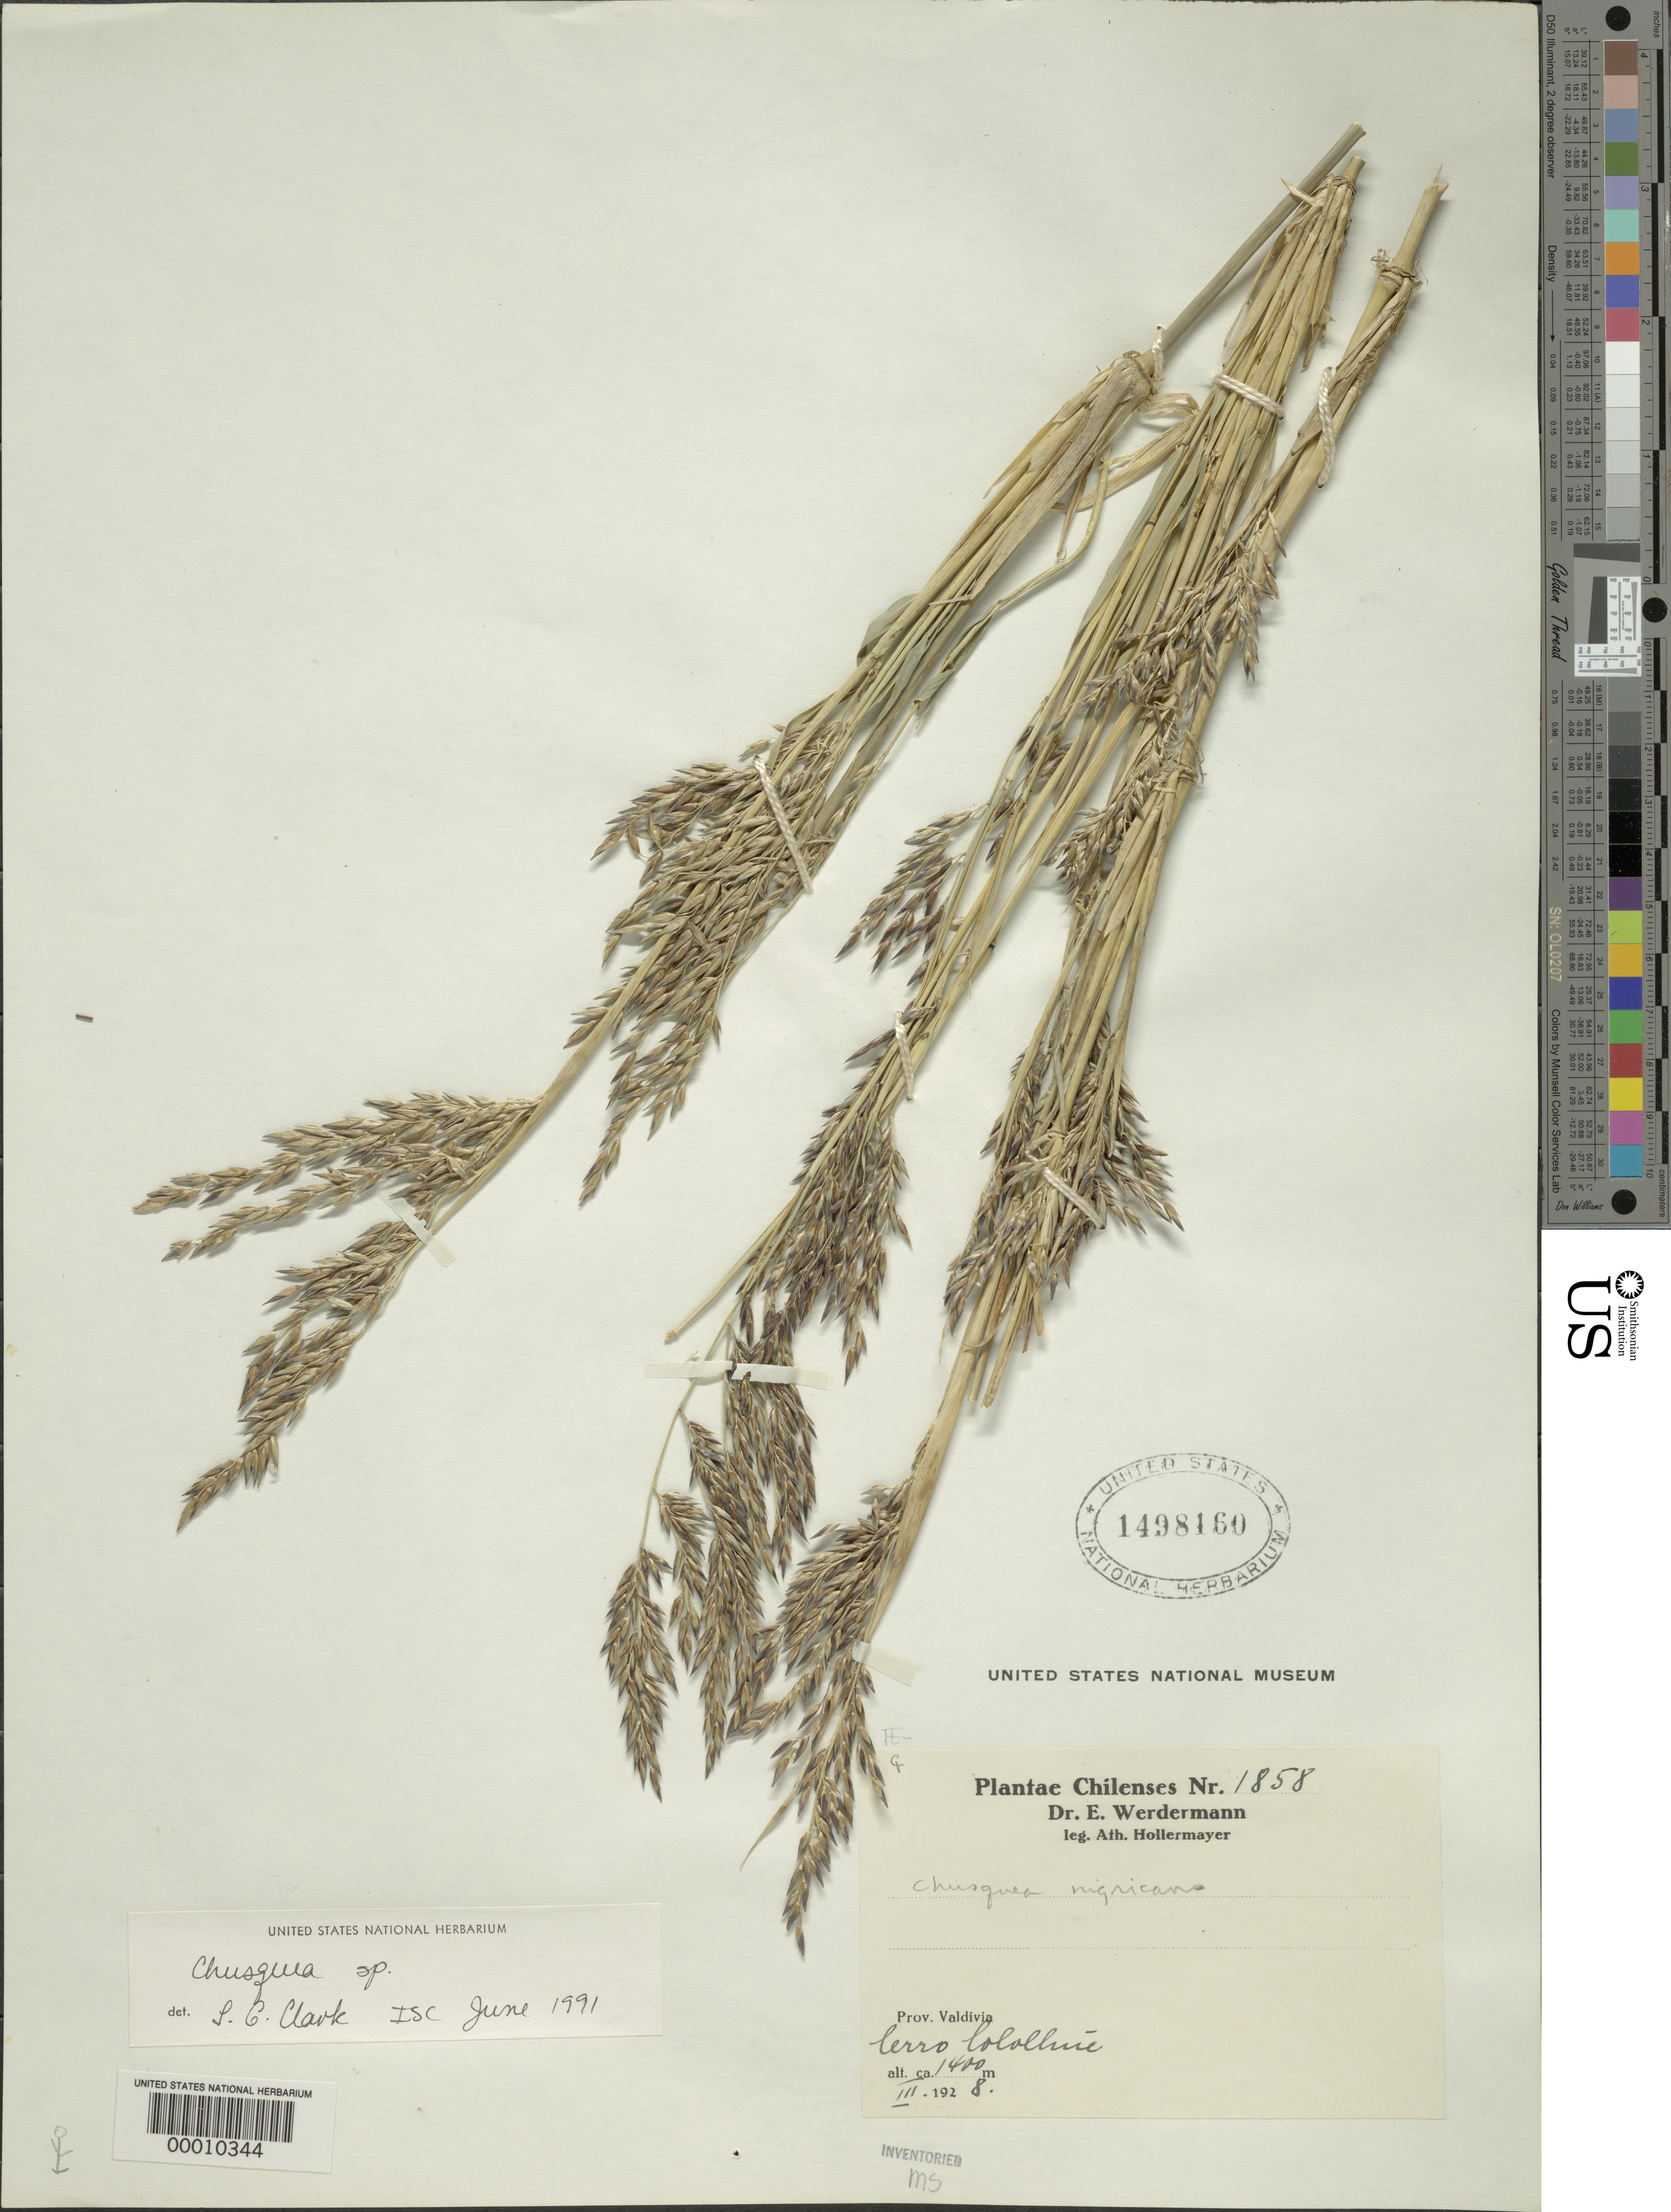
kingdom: Plantae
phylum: Tracheophyta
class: Liliopsida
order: Poales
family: Poaceae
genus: Chusquea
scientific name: Chusquea montana f. montana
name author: Phil.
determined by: Guerreiro, C.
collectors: A. Hollermayer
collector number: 1858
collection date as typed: Mar 1928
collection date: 1928-03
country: Chile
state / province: Los Lagos (X)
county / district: Valdivia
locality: Cerro cololline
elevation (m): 1400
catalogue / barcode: US 1498160